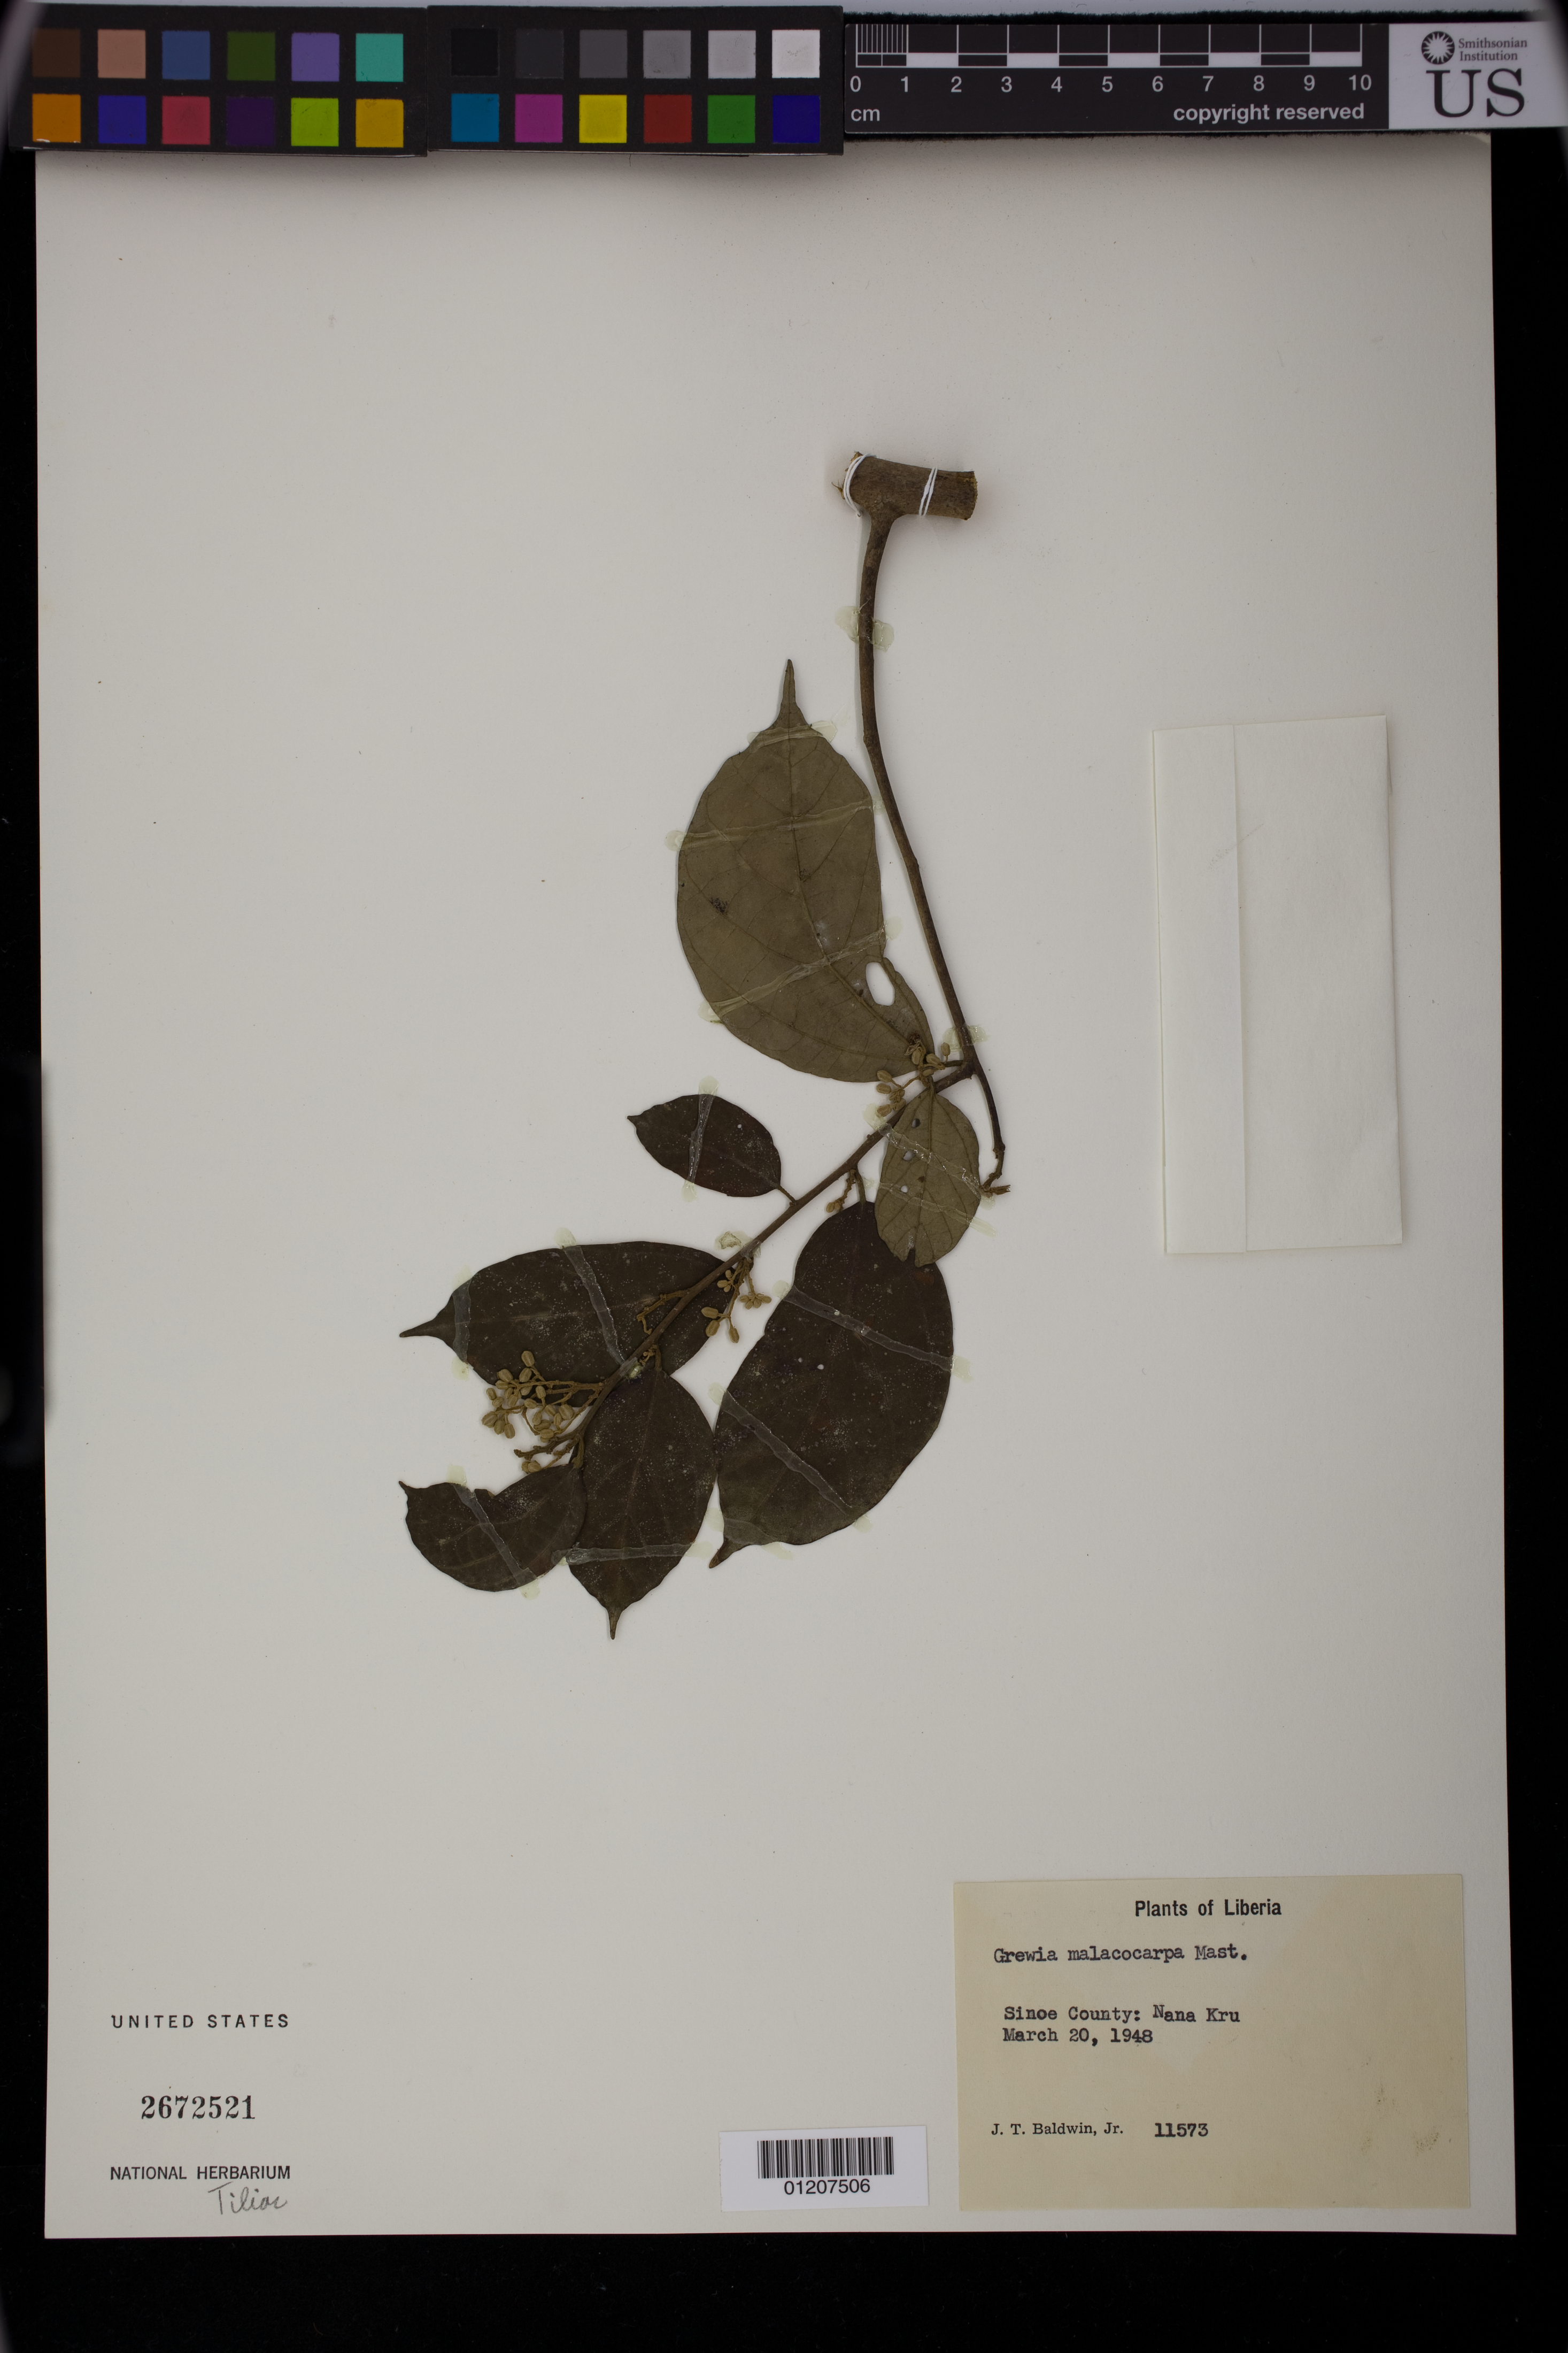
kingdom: Plantae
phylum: Tracheophyta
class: Magnoliopsida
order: Malvales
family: Malvaceae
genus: Microcos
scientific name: Microcos malacocarpa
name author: (Mast.) Burret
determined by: Dorr, L. J., (BOT), Smithsonian Institution - National Museum of Natural History (UNITED STATES)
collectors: J. T. Baldwin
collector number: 11573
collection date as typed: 20 Mar 1948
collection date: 1948-03-20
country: Liberia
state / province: Sinoe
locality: Sinoe County: Nana Kru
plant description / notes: slide of Holotype Prorocentrum texanum var. cuspidatum D. W. Hendrichs et al.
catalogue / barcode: US 2672521